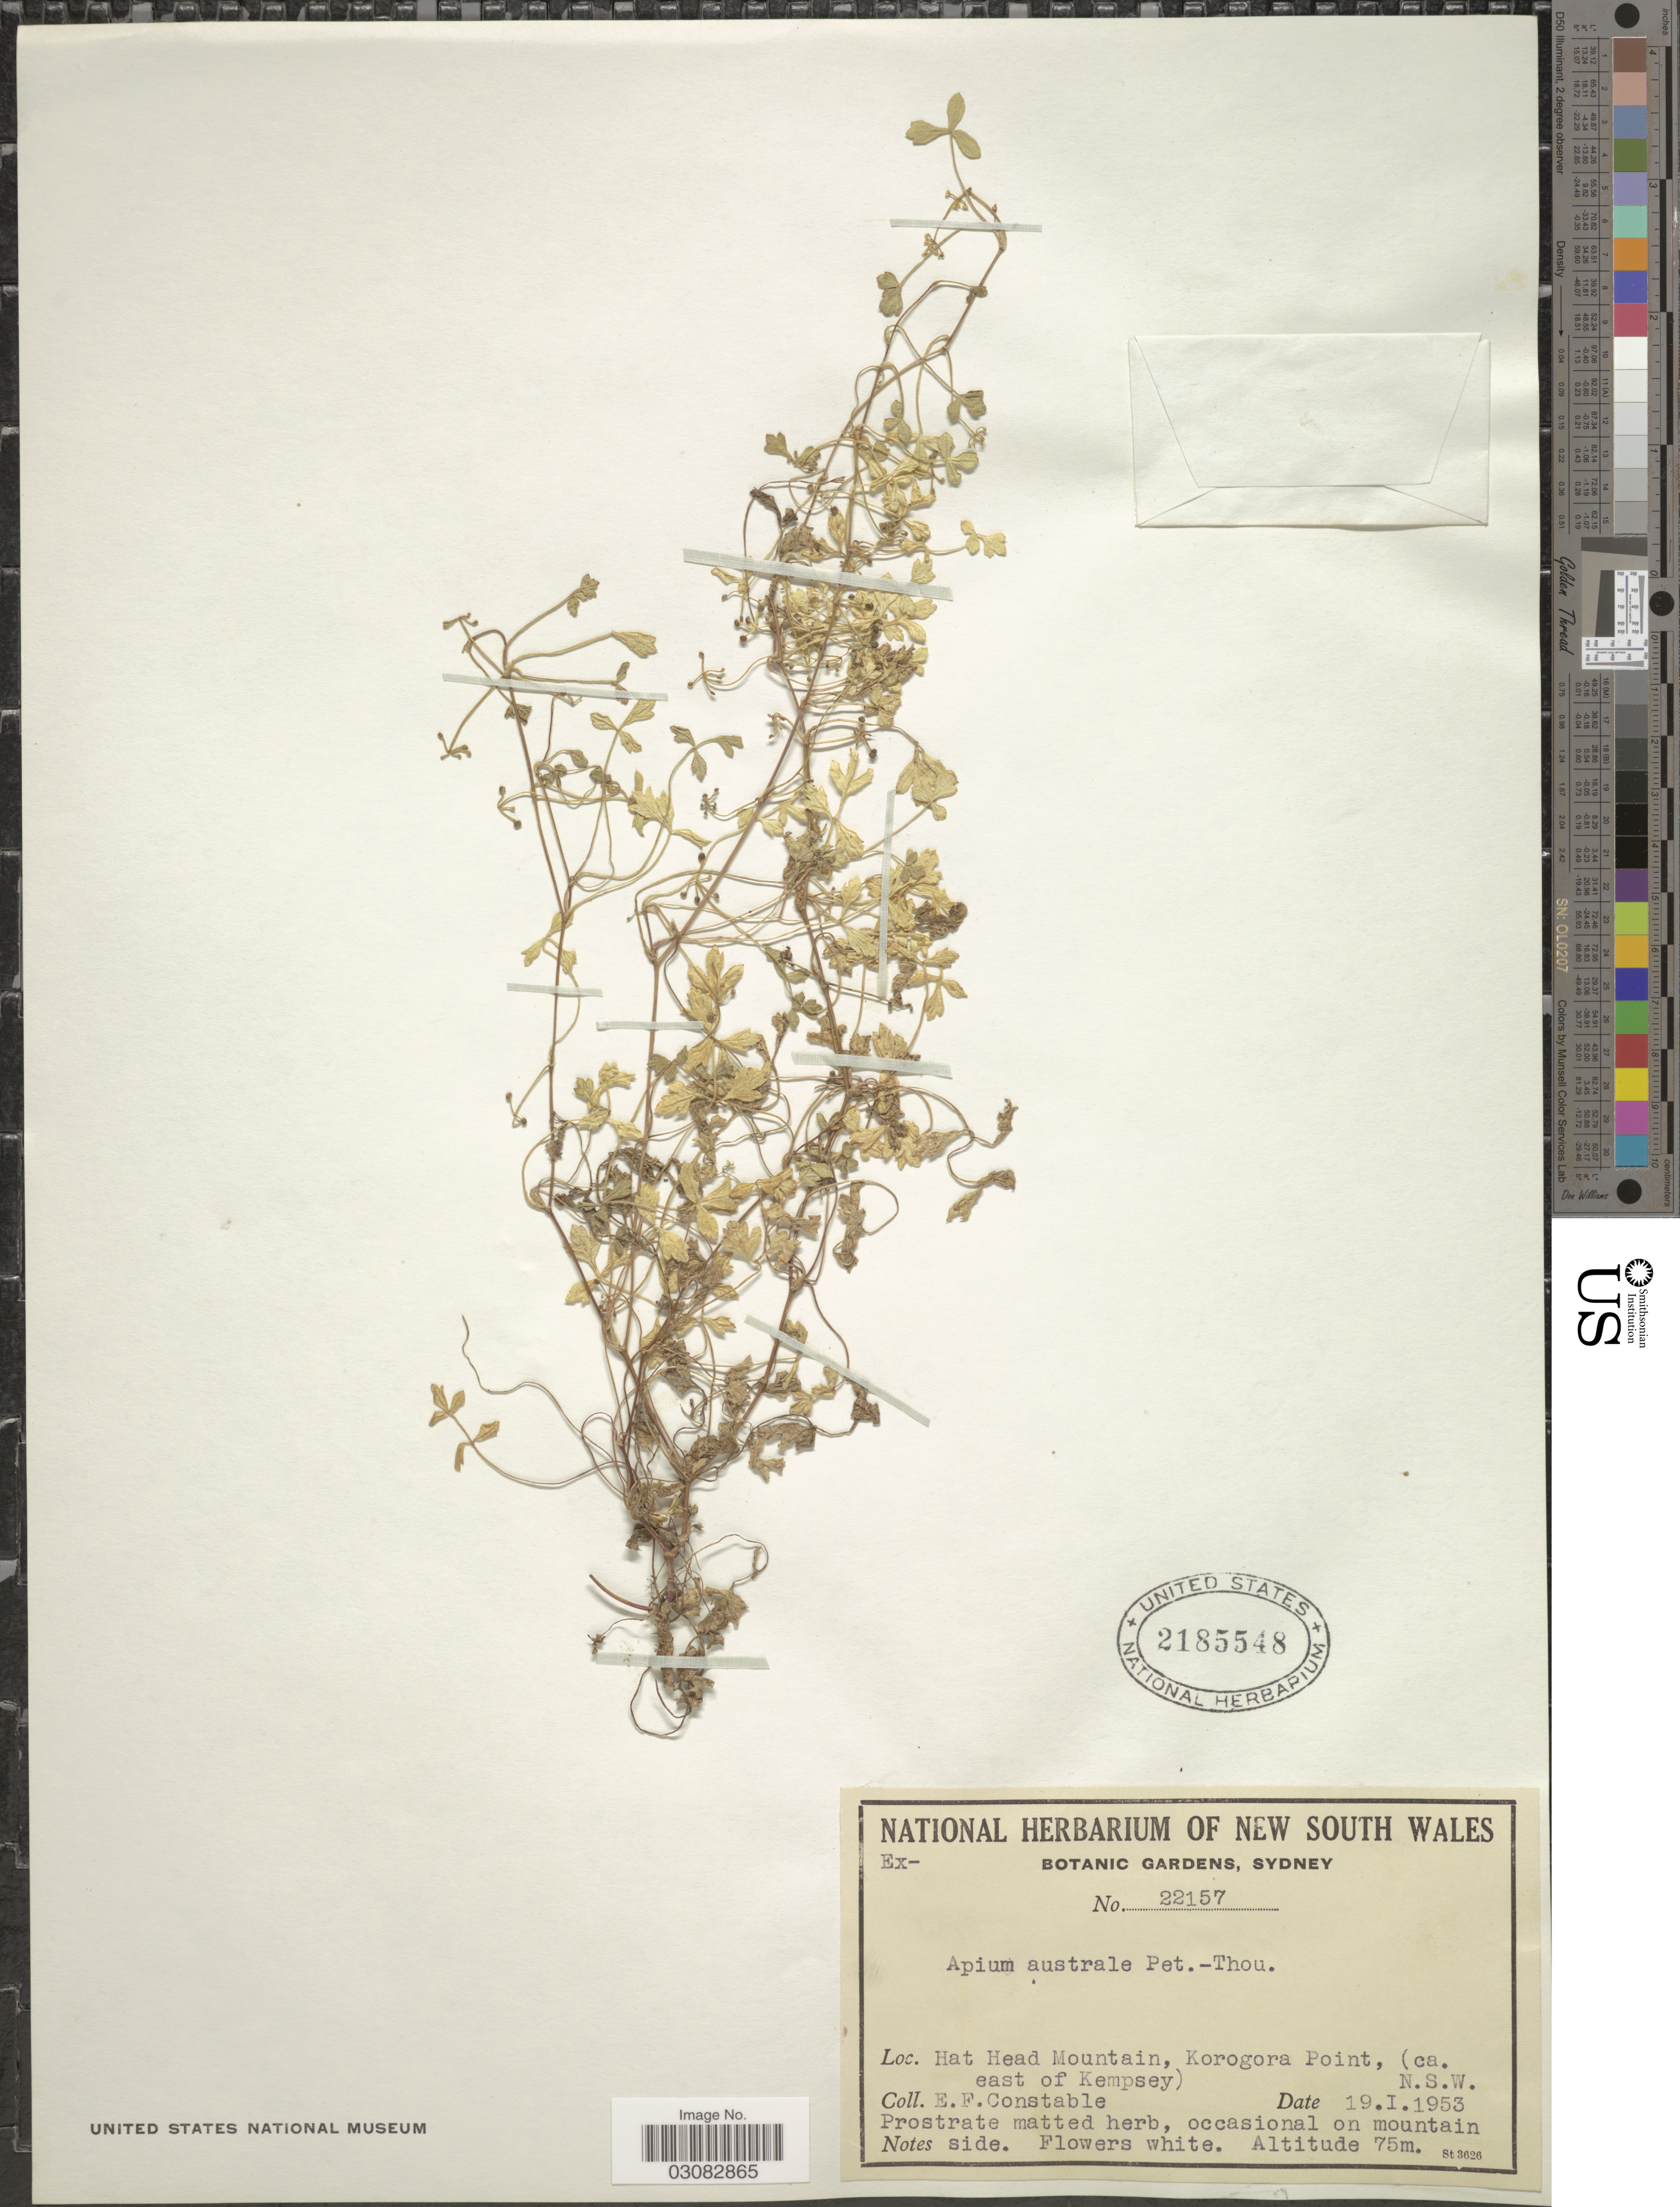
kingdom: Plantae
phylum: Tracheophyta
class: Magnoliopsida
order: Apiales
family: Apiaceae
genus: Apium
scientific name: Apium australe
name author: Thouars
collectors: E. F. Constable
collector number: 22157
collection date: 1953-01-19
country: Australia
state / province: New South Wales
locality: Hat Head Mountain, Korogora Point, (ca. east of Kempsey).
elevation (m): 75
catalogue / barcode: US 2185548